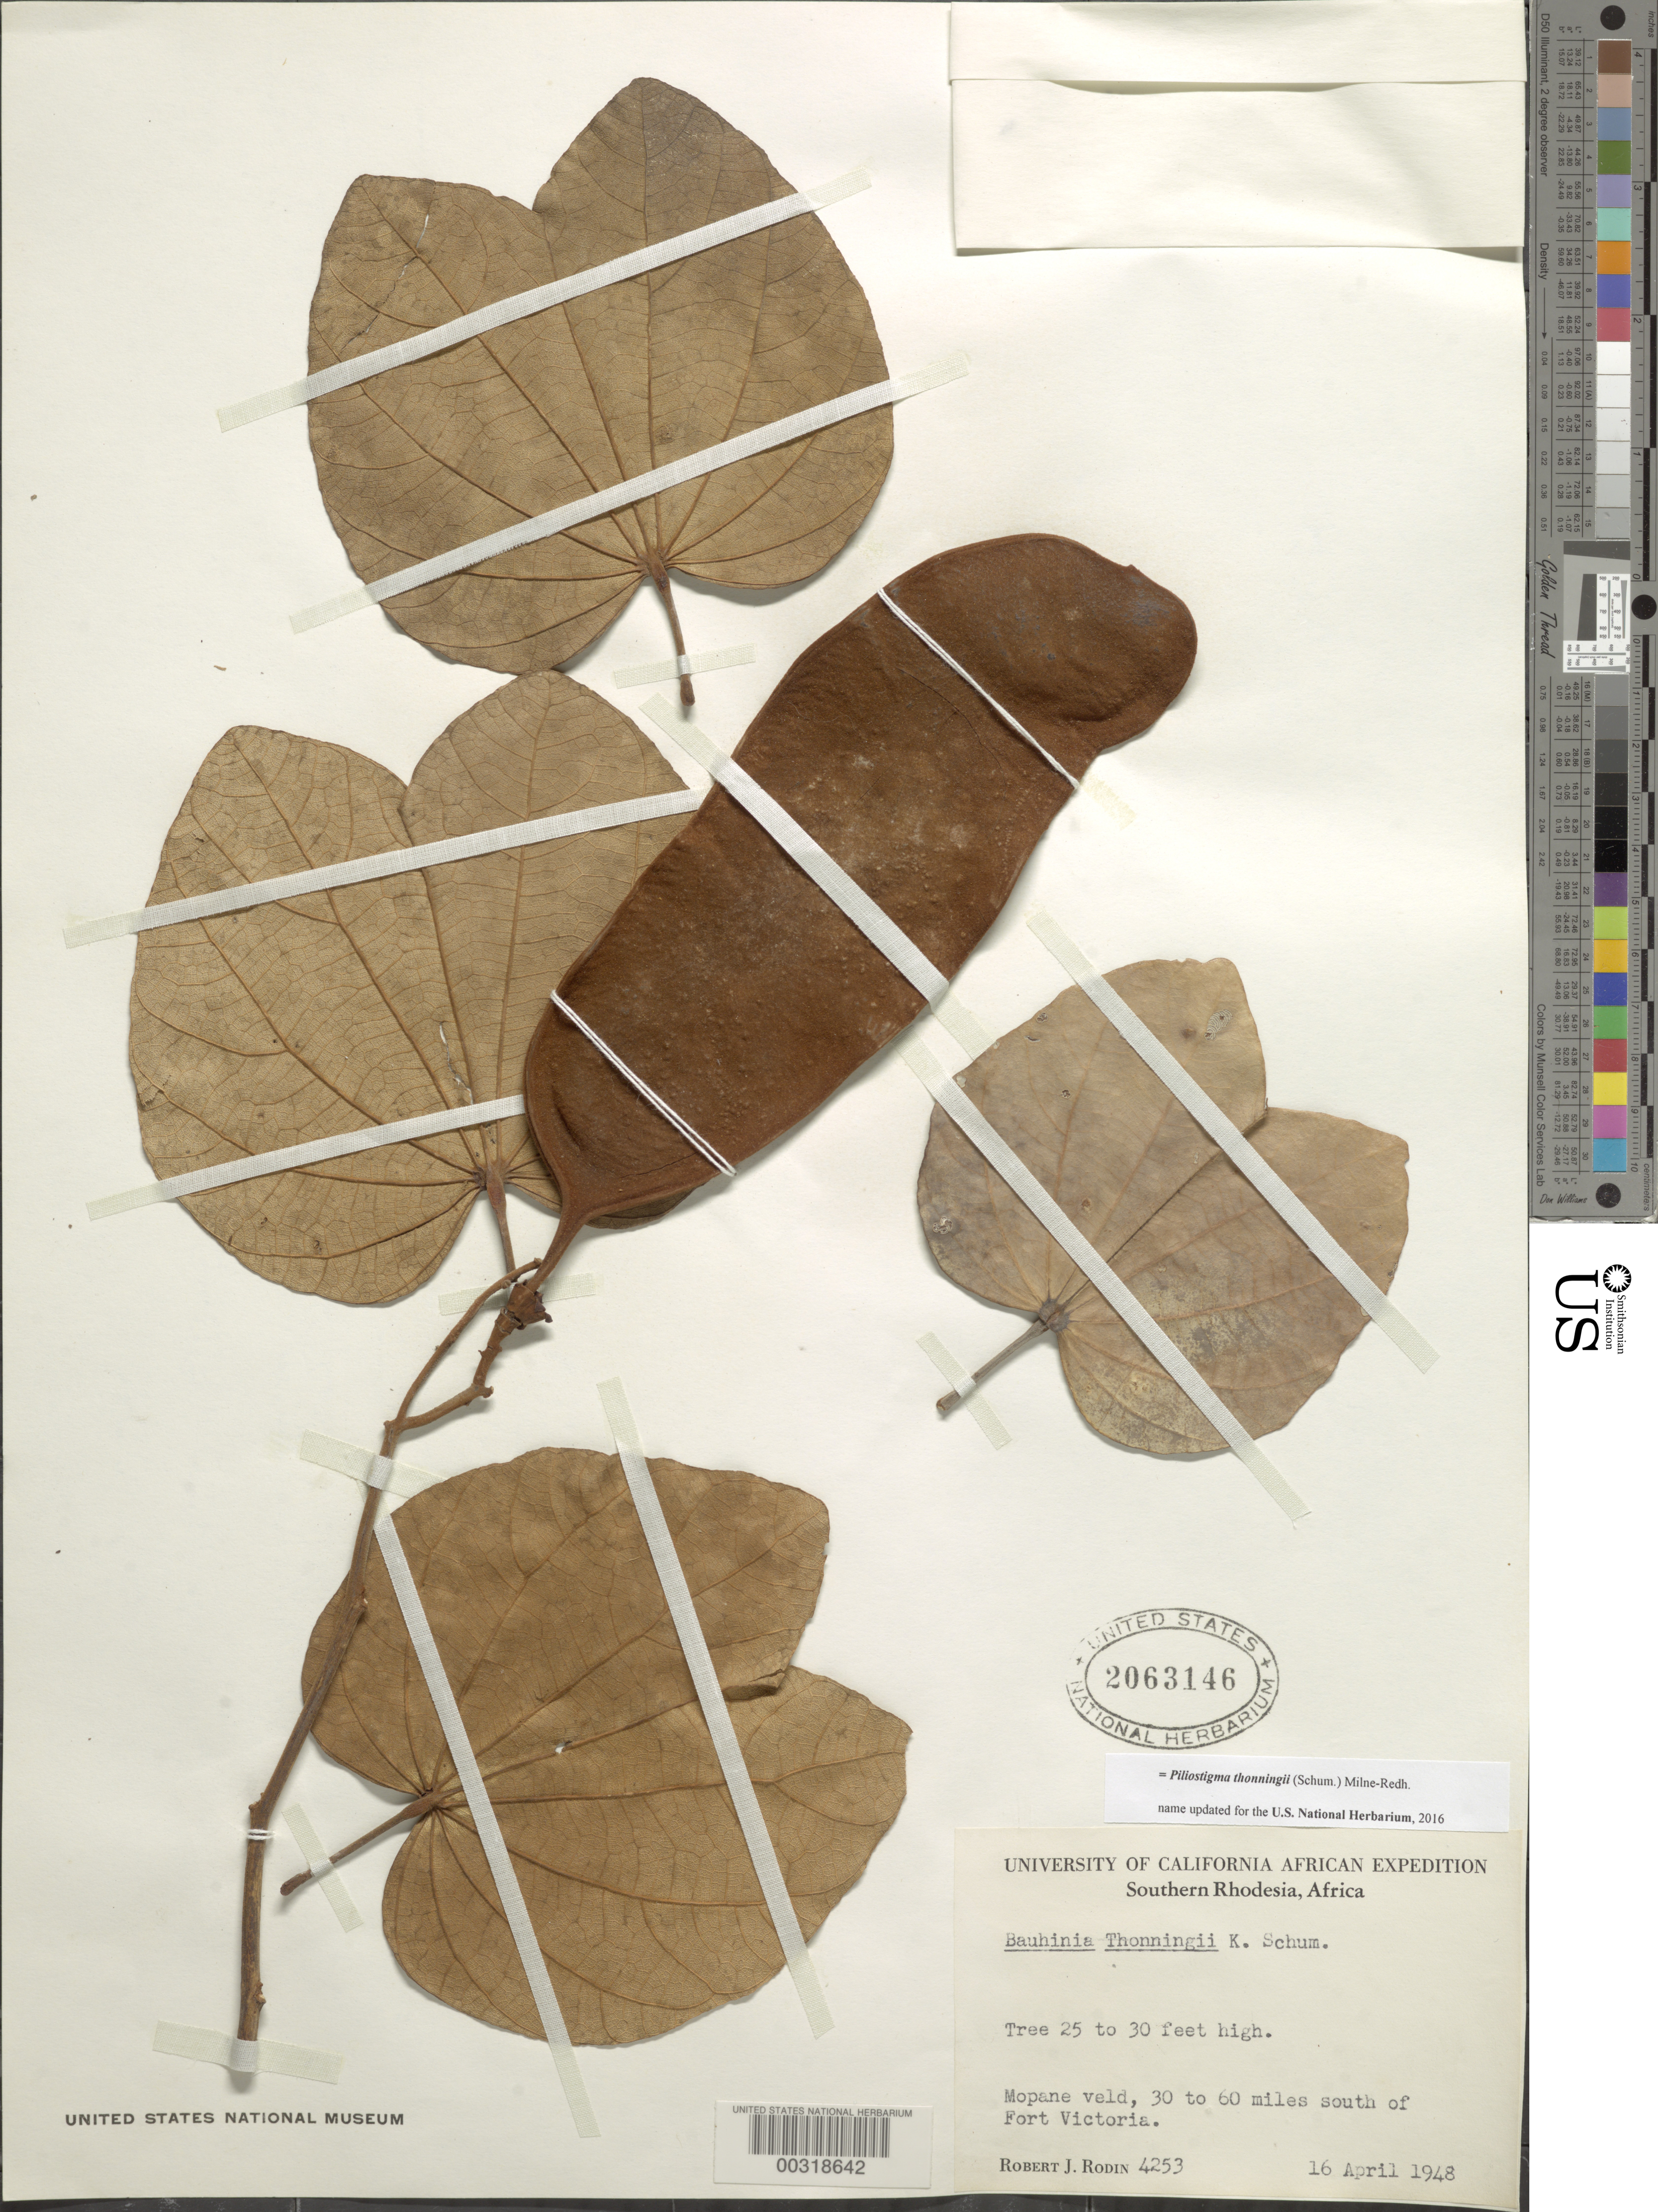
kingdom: Plantae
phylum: Tracheophyta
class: Magnoliopsida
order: Fabales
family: Fabaceae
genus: Piliostigma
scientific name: Piliostigma thonningii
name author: (Schumach.) Milne-Redh.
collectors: R. J. Rodin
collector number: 4253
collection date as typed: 16 Apr 1948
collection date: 1948-04-16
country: Zimbabwe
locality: Mopane veld, 30-60 mi s of fort victoria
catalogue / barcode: US 2063146